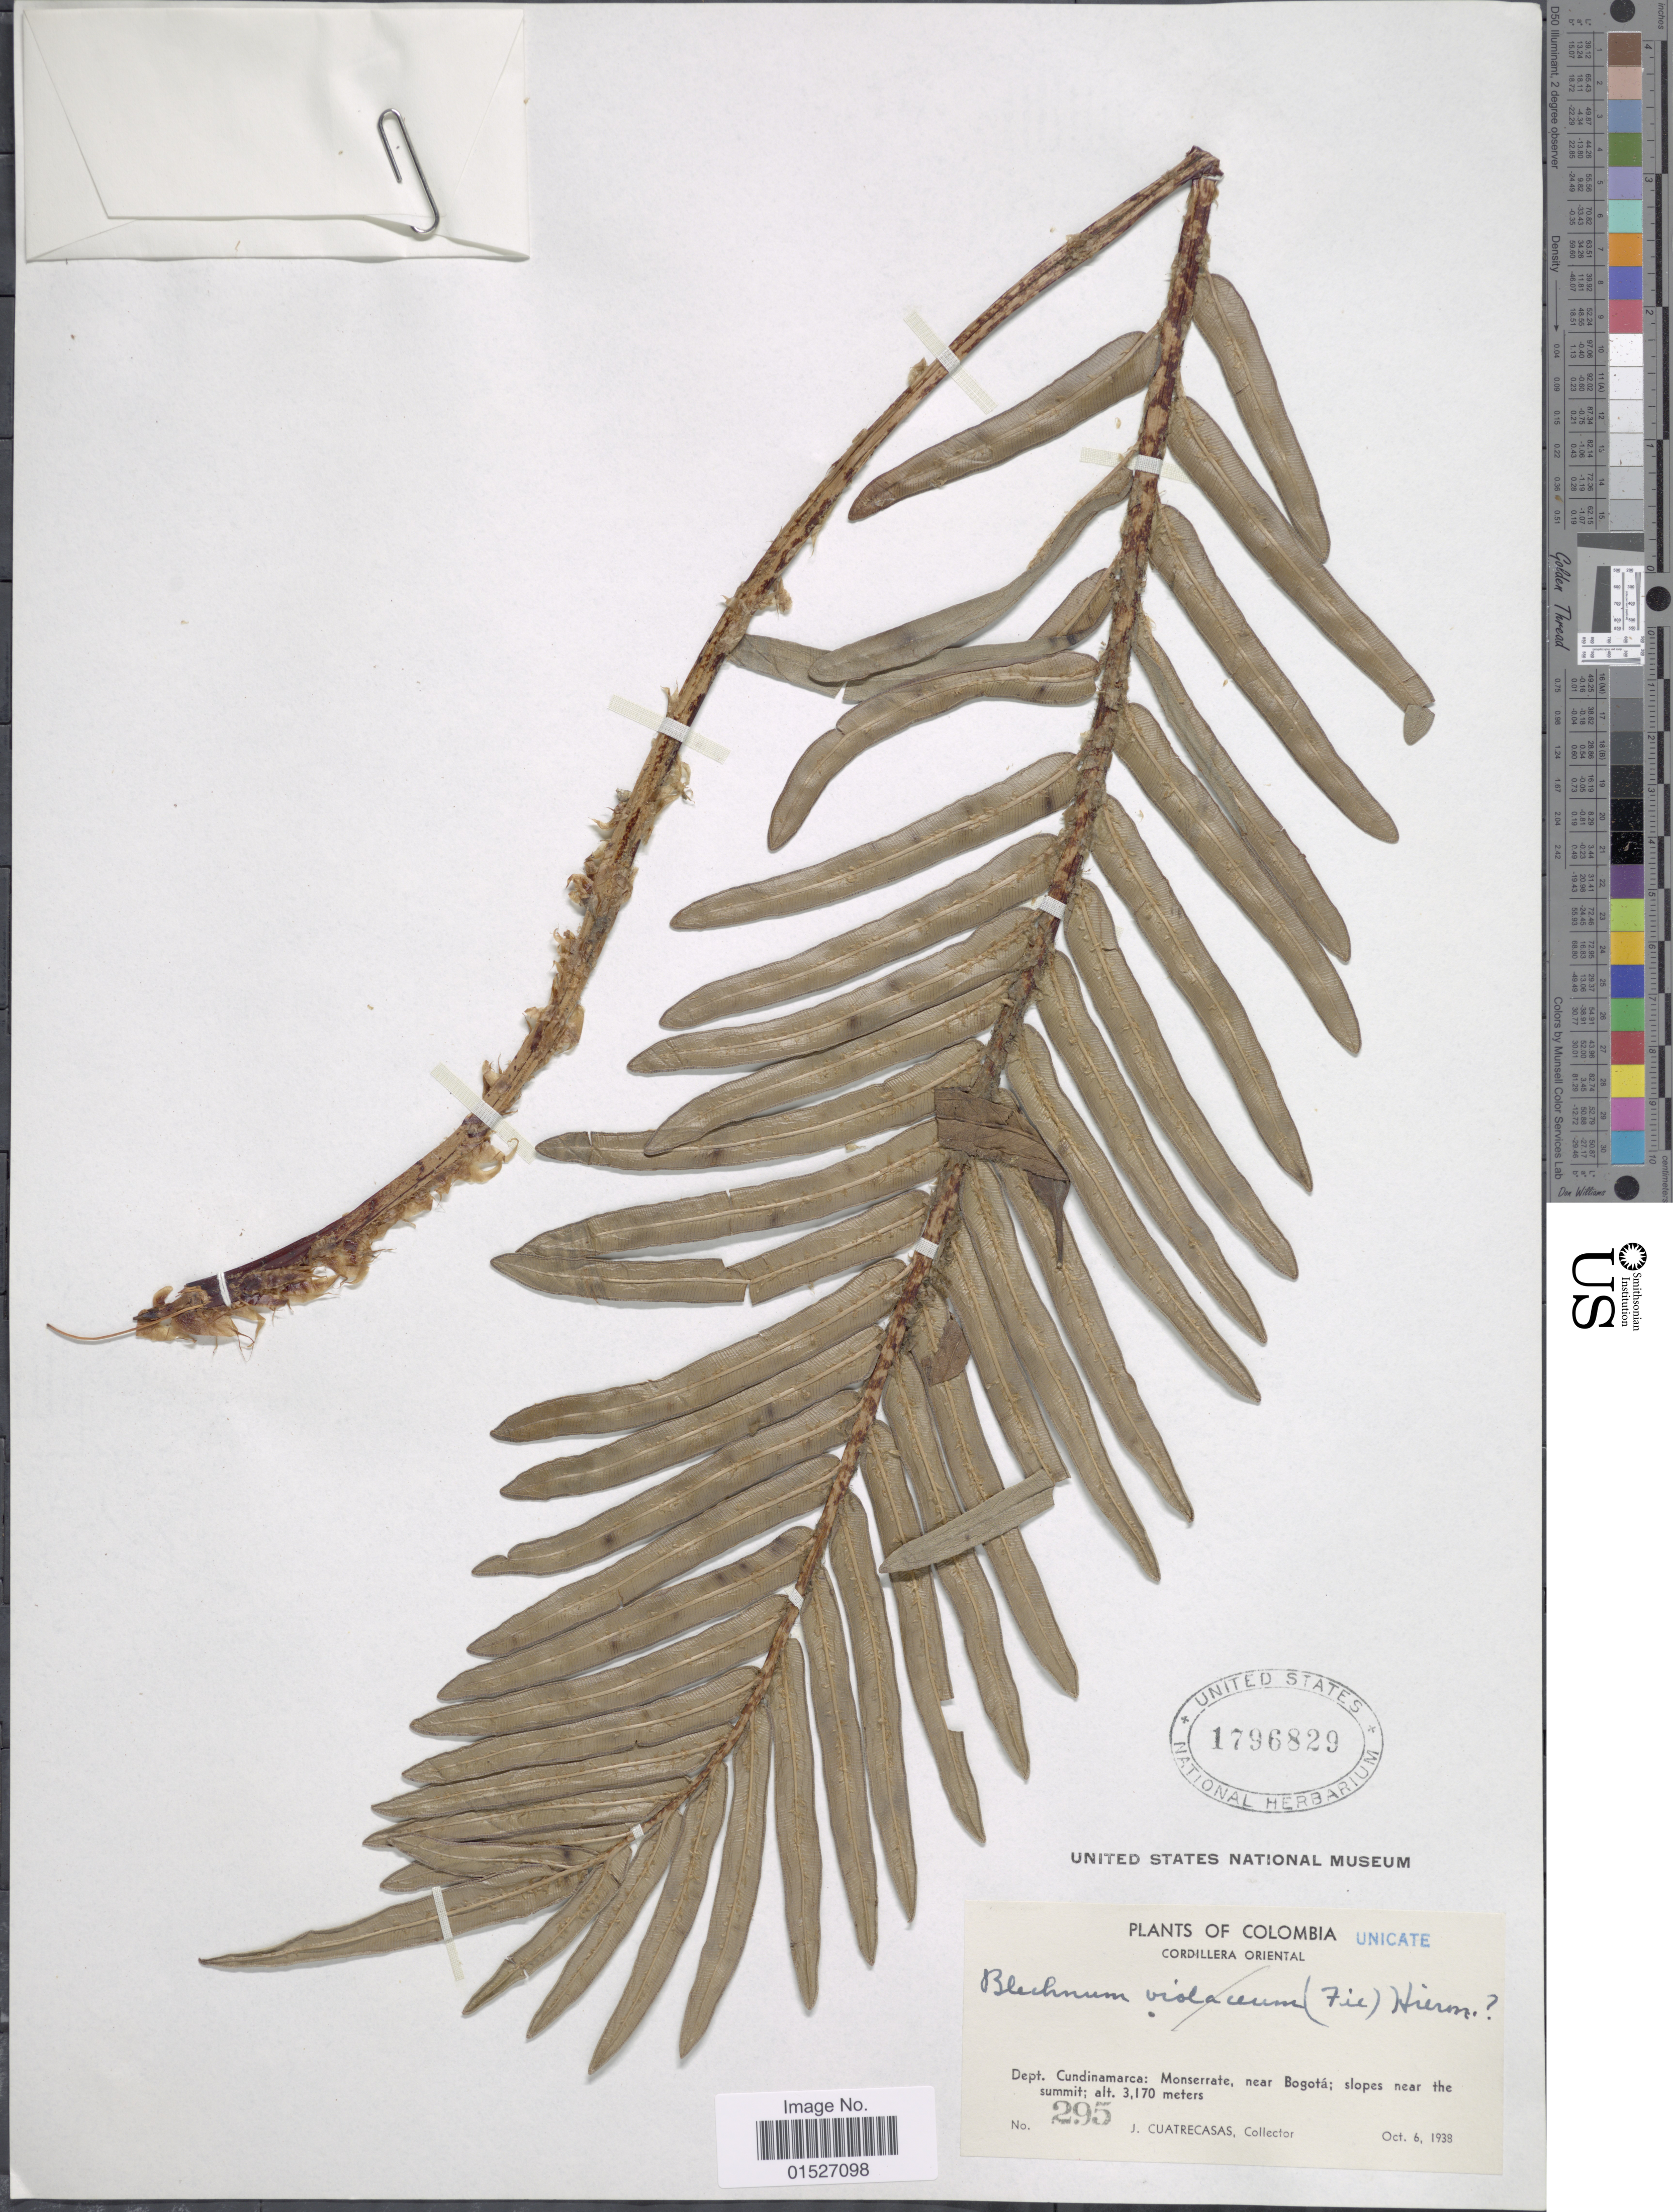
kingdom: Plantae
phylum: Tracheophyta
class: Polypodiopsida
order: Polypodiales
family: Blechnaceae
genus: Blechnum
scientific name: Blechnum sp.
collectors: J. Cuatrecasas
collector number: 295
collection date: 1938-10-06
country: Colombia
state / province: Cundinamarca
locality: Dept. Cundinamarca: Monserrate, near Bogota.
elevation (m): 3170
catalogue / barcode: US 1796829